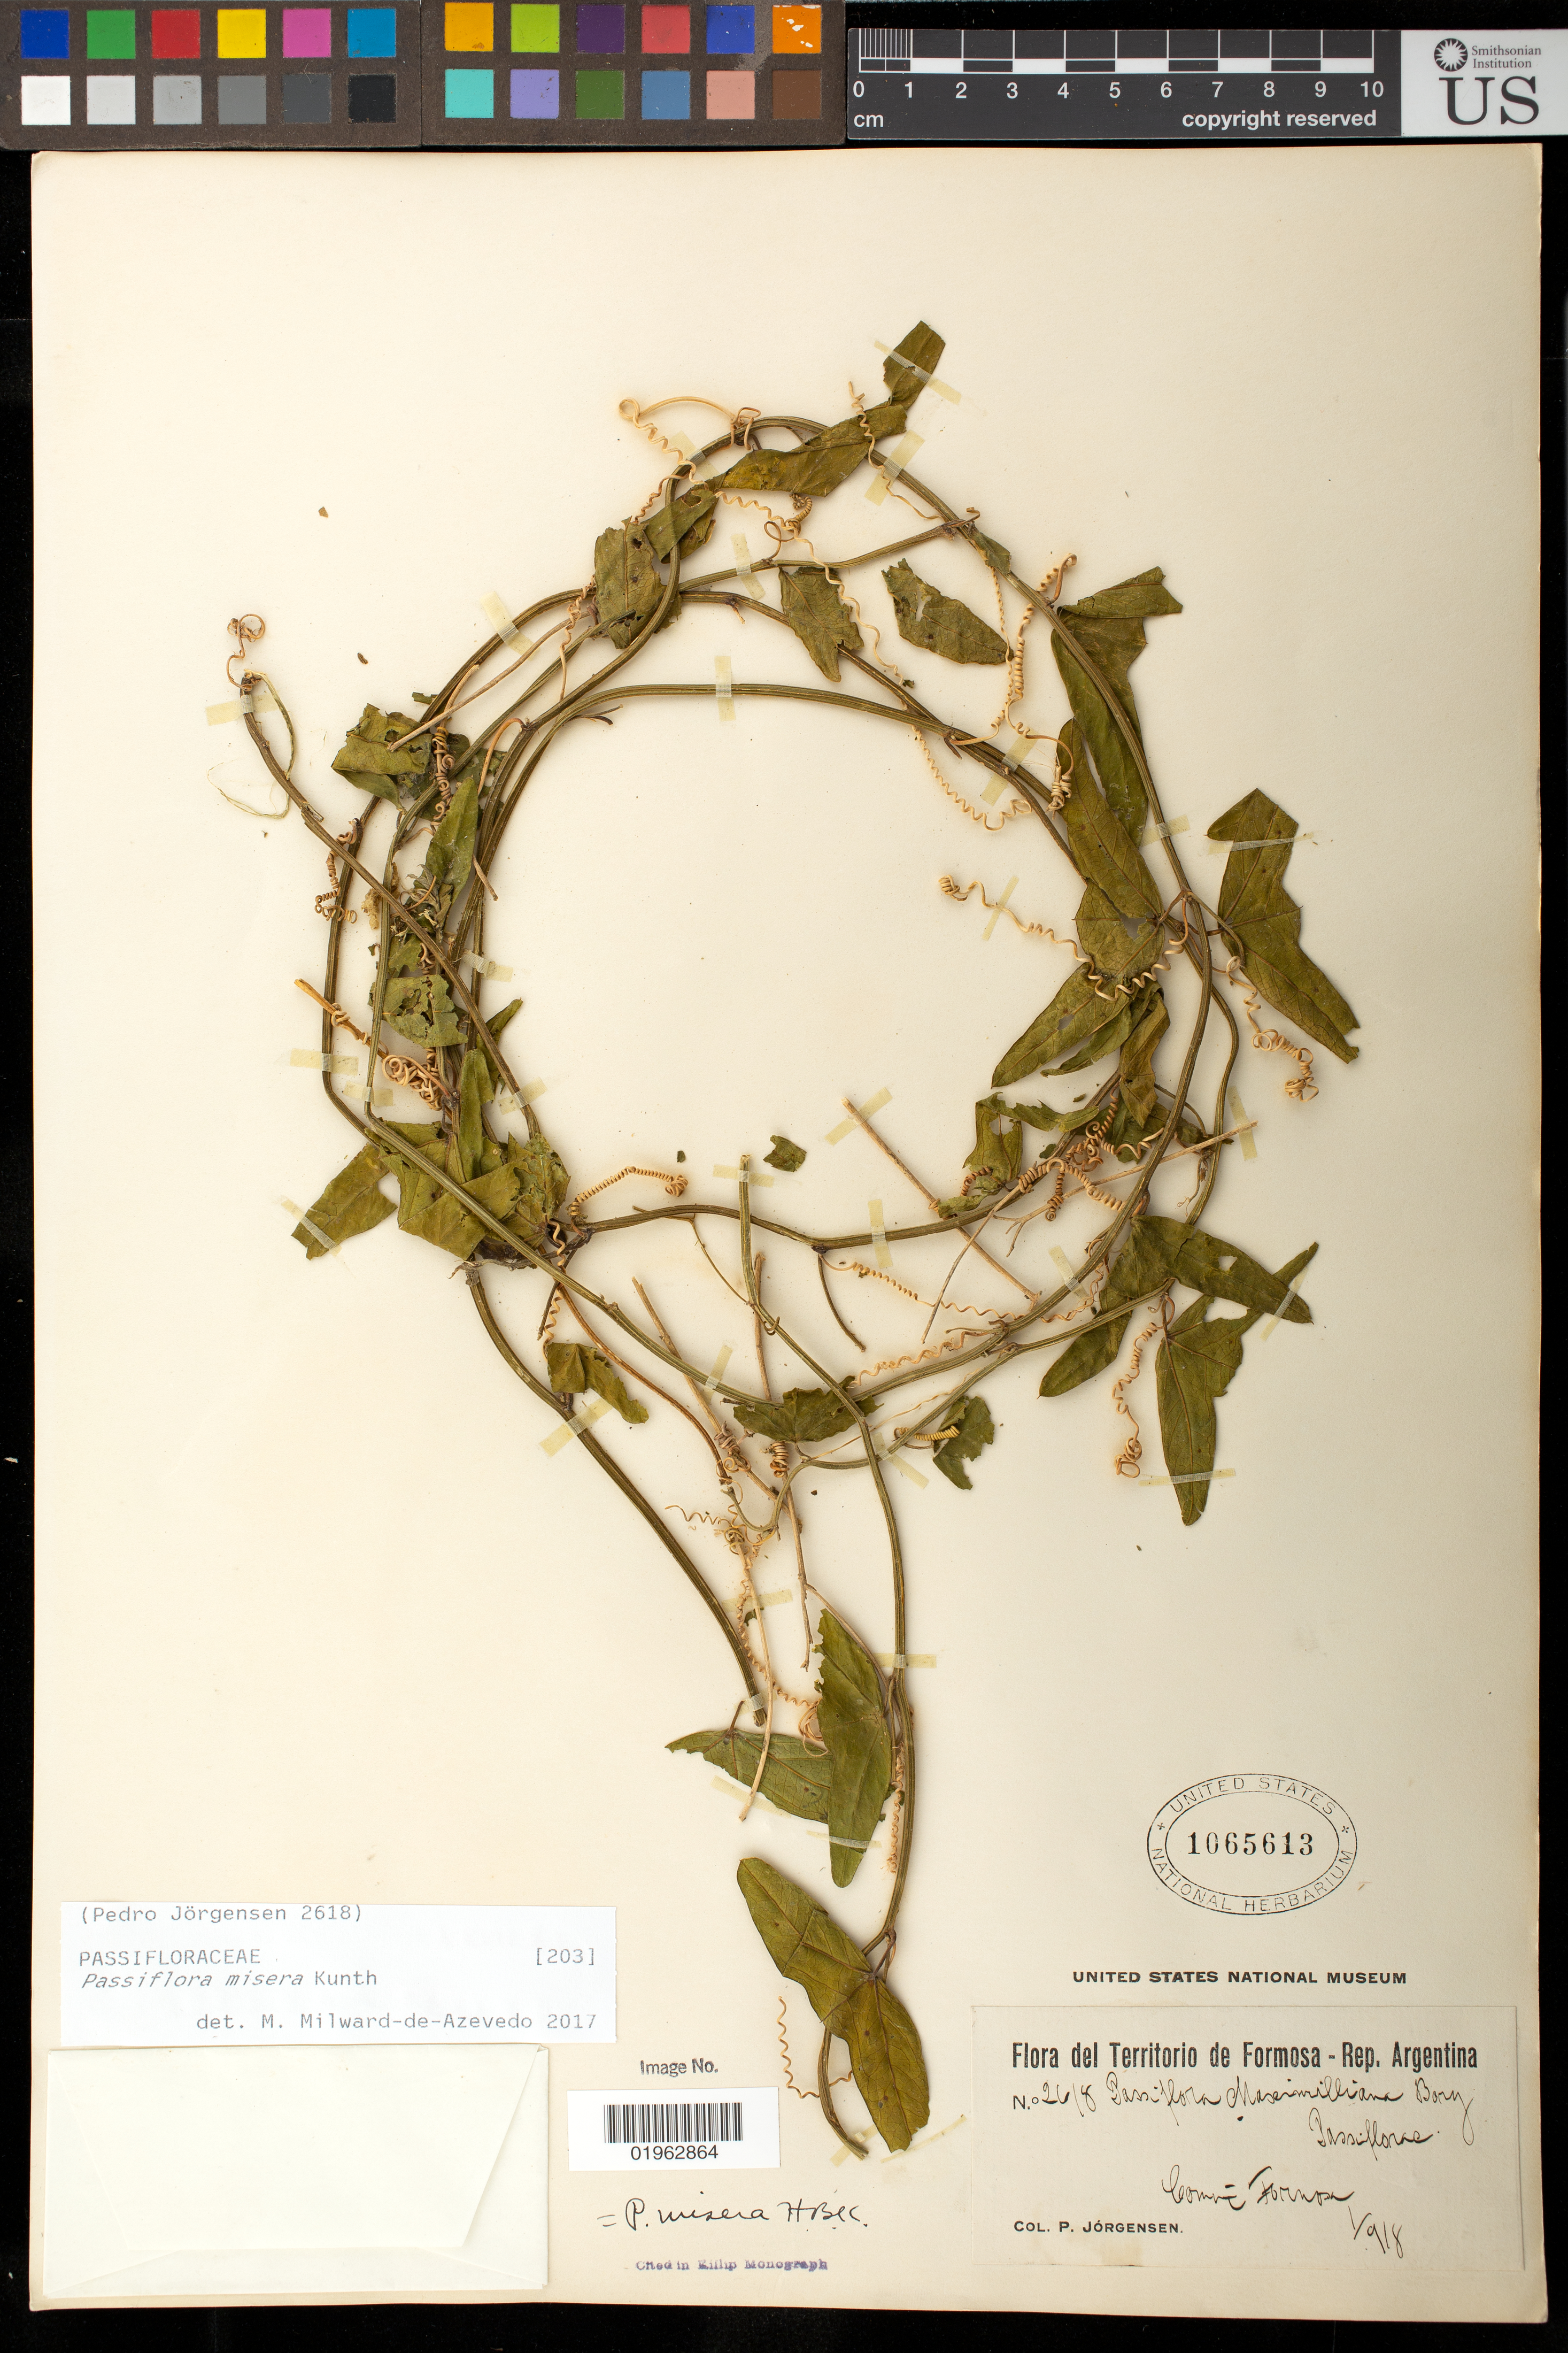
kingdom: Plantae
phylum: Tracheophyta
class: Magnoliopsida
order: Malpighiales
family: Passifloraceae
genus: Passiflora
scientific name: Passiflora misera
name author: Kunth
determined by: Azevedo, M. A. Milward de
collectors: P. Jörgensen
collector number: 2618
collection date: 1918-01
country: Argentina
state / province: Formosa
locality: Comun. Formosa.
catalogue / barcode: US 1065613